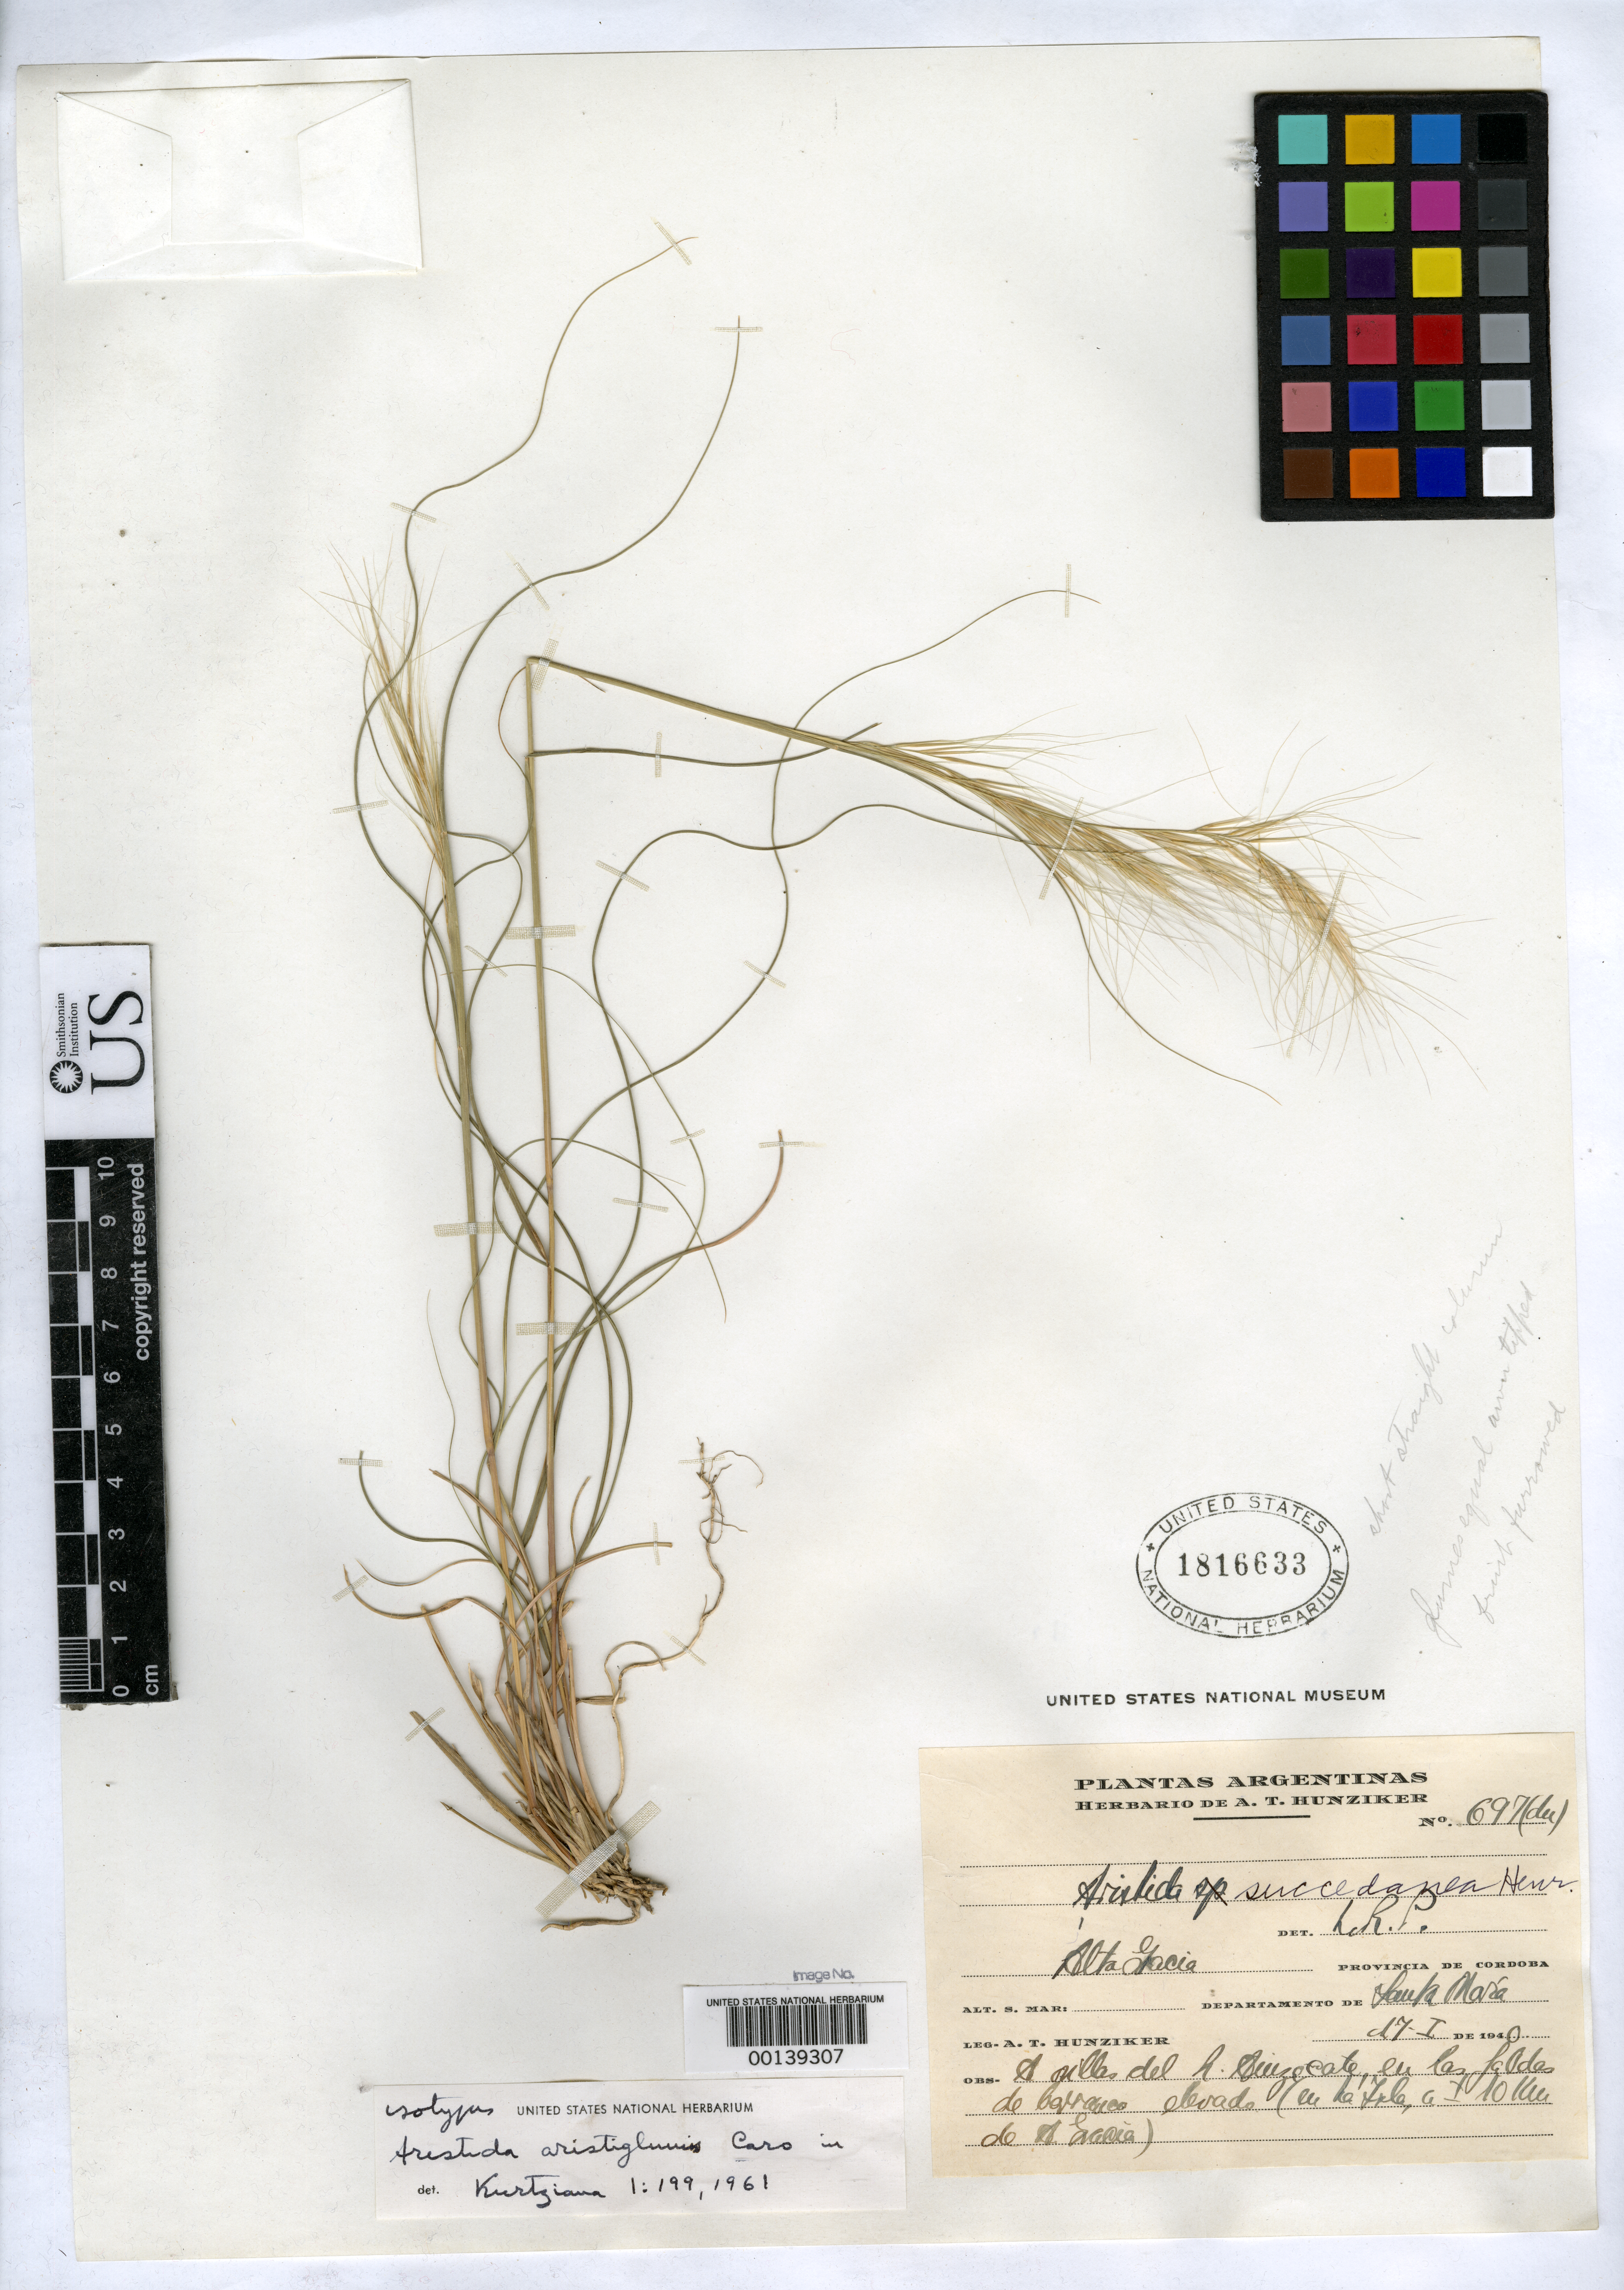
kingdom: Plantae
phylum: Tracheophyta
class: Liliopsida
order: Poales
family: Poaceae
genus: Aristida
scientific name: Aristida aristiglumis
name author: Caro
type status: Isotype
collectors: A. T. Hunziker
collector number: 697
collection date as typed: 17 Jan 1940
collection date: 1940-01-17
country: Argentina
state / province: Córdoba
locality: La Isla, edgE of the Rio Anizacata, near Alta Gracia.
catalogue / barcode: US 1816633